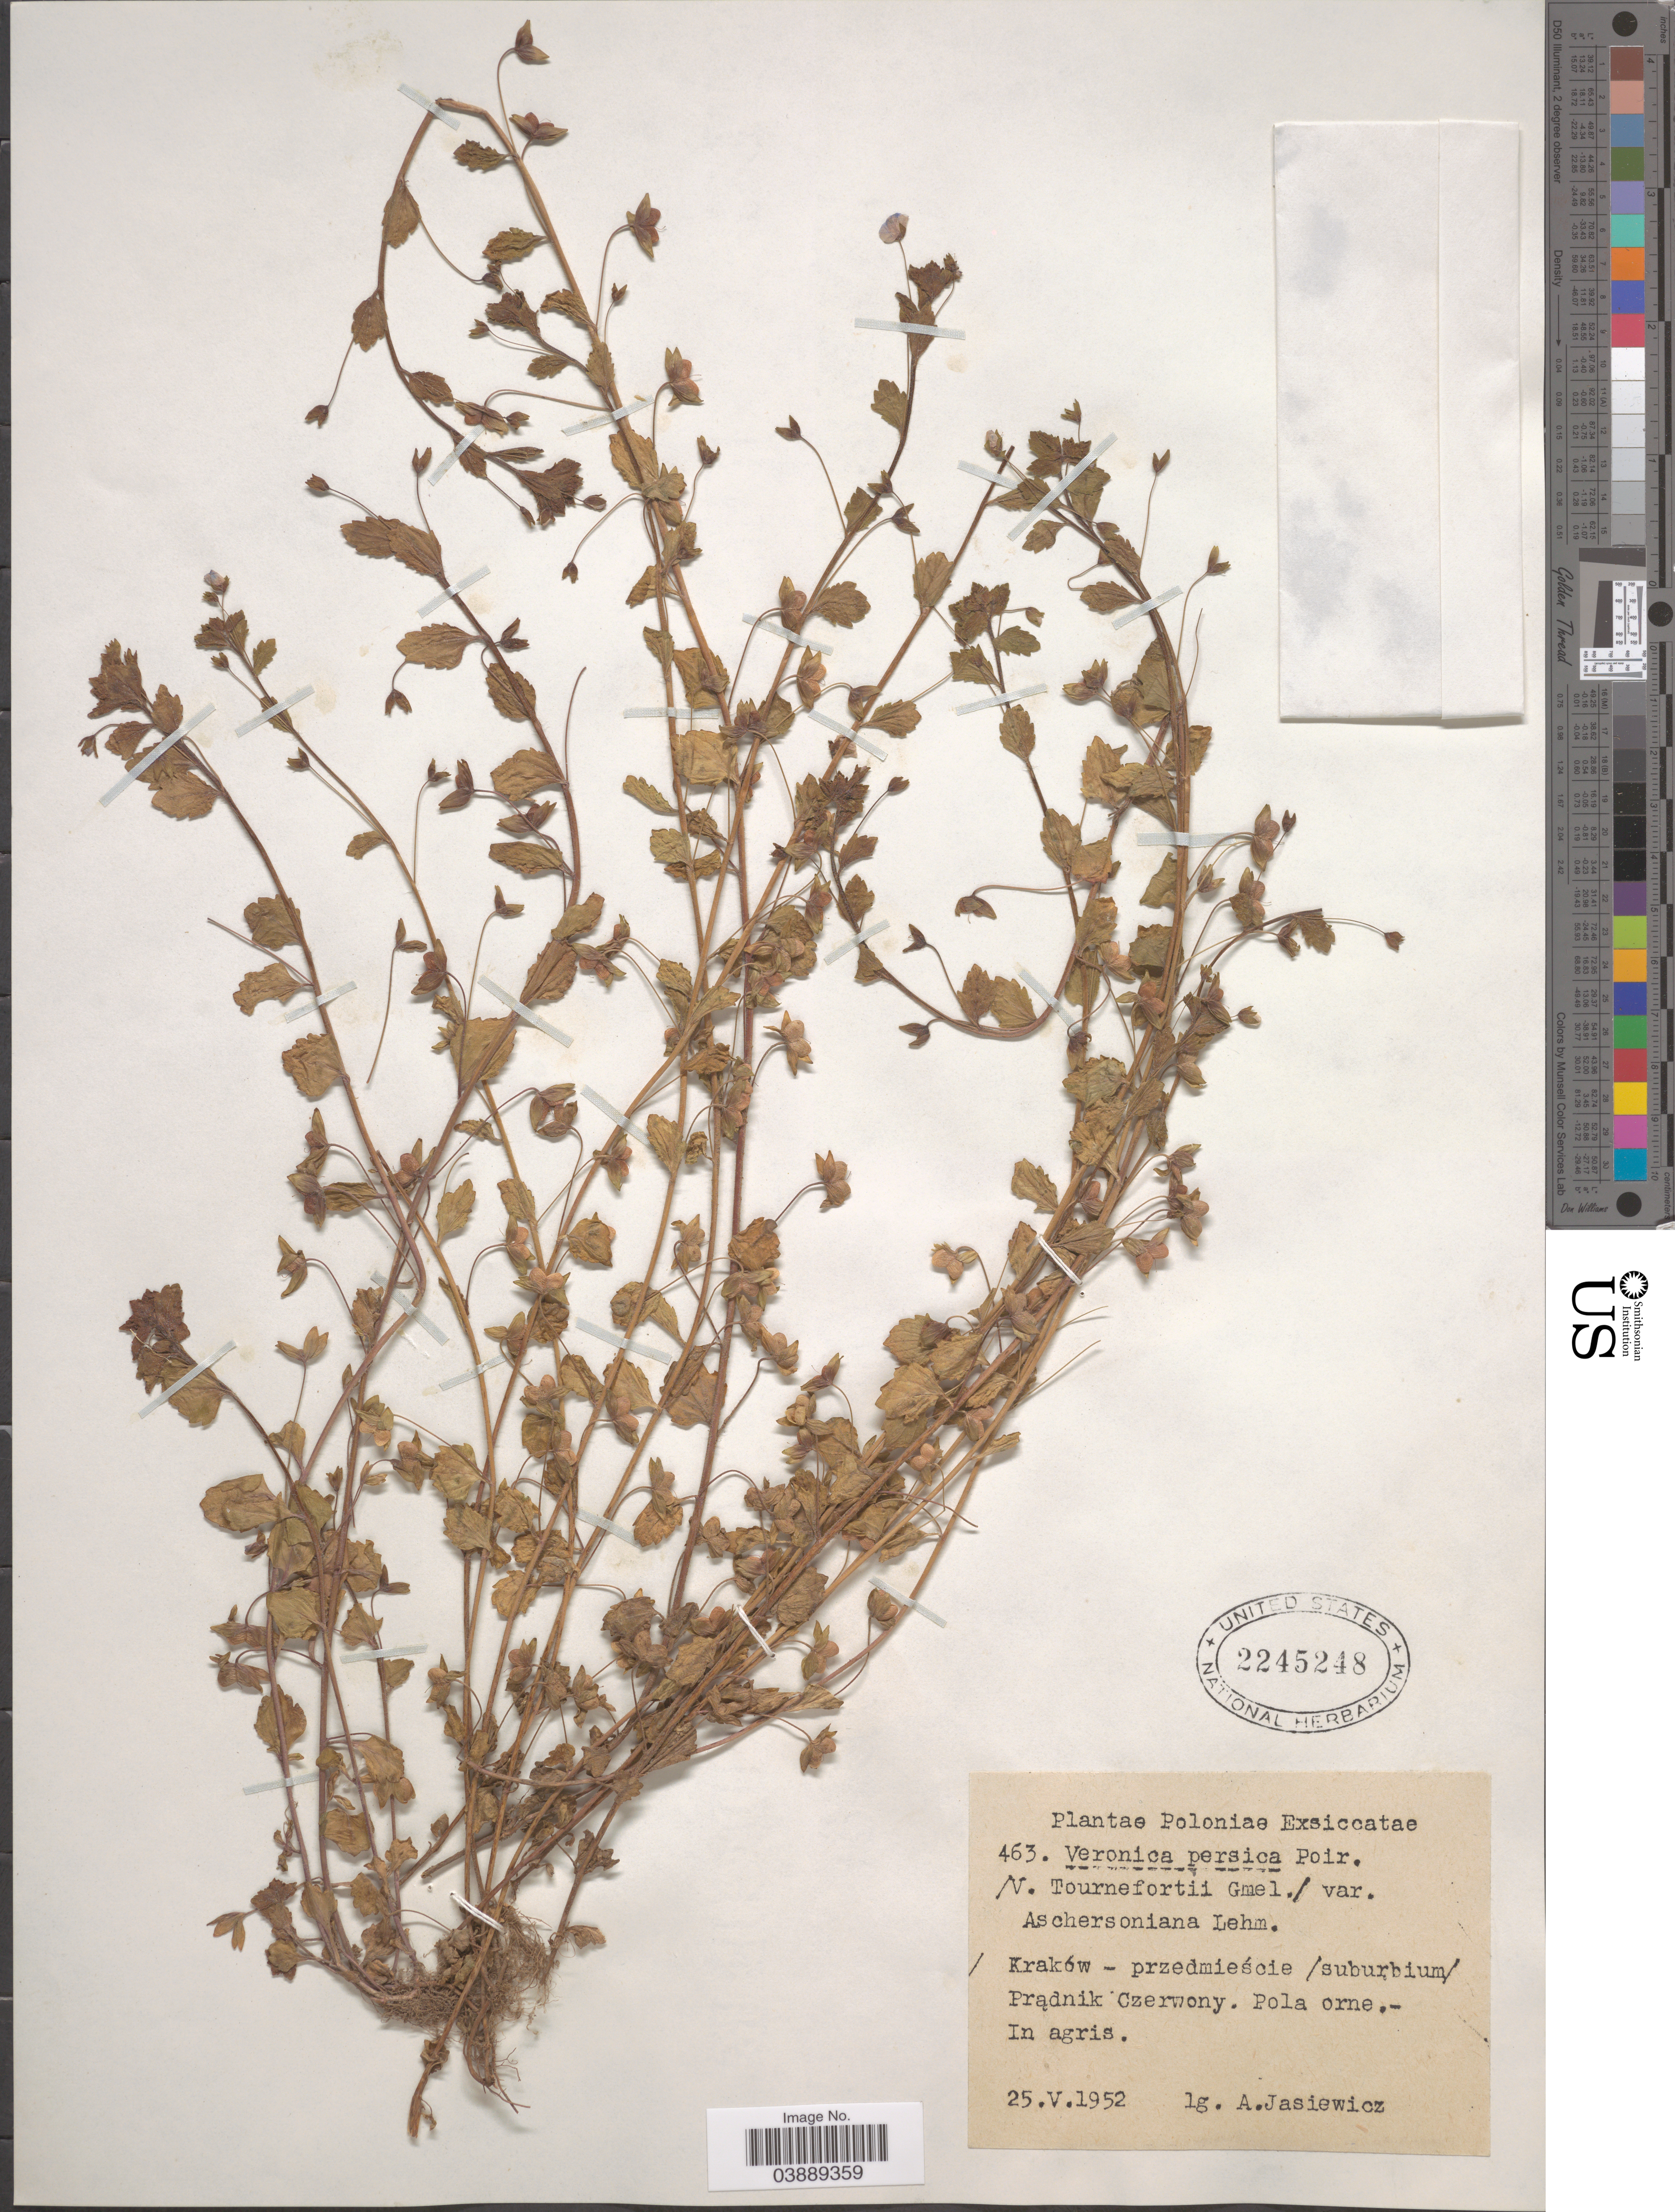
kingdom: Plantae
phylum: Tracheophyta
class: Magnoliopsida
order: Lamiales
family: Plantaginaceae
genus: Veronica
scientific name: Veronica persica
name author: Poir.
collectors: A. Jasiewicz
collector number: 463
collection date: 1952-05-25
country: Poland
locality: Kraköw - Prądnik Czerwony. Pola orne.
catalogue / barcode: US 2245248